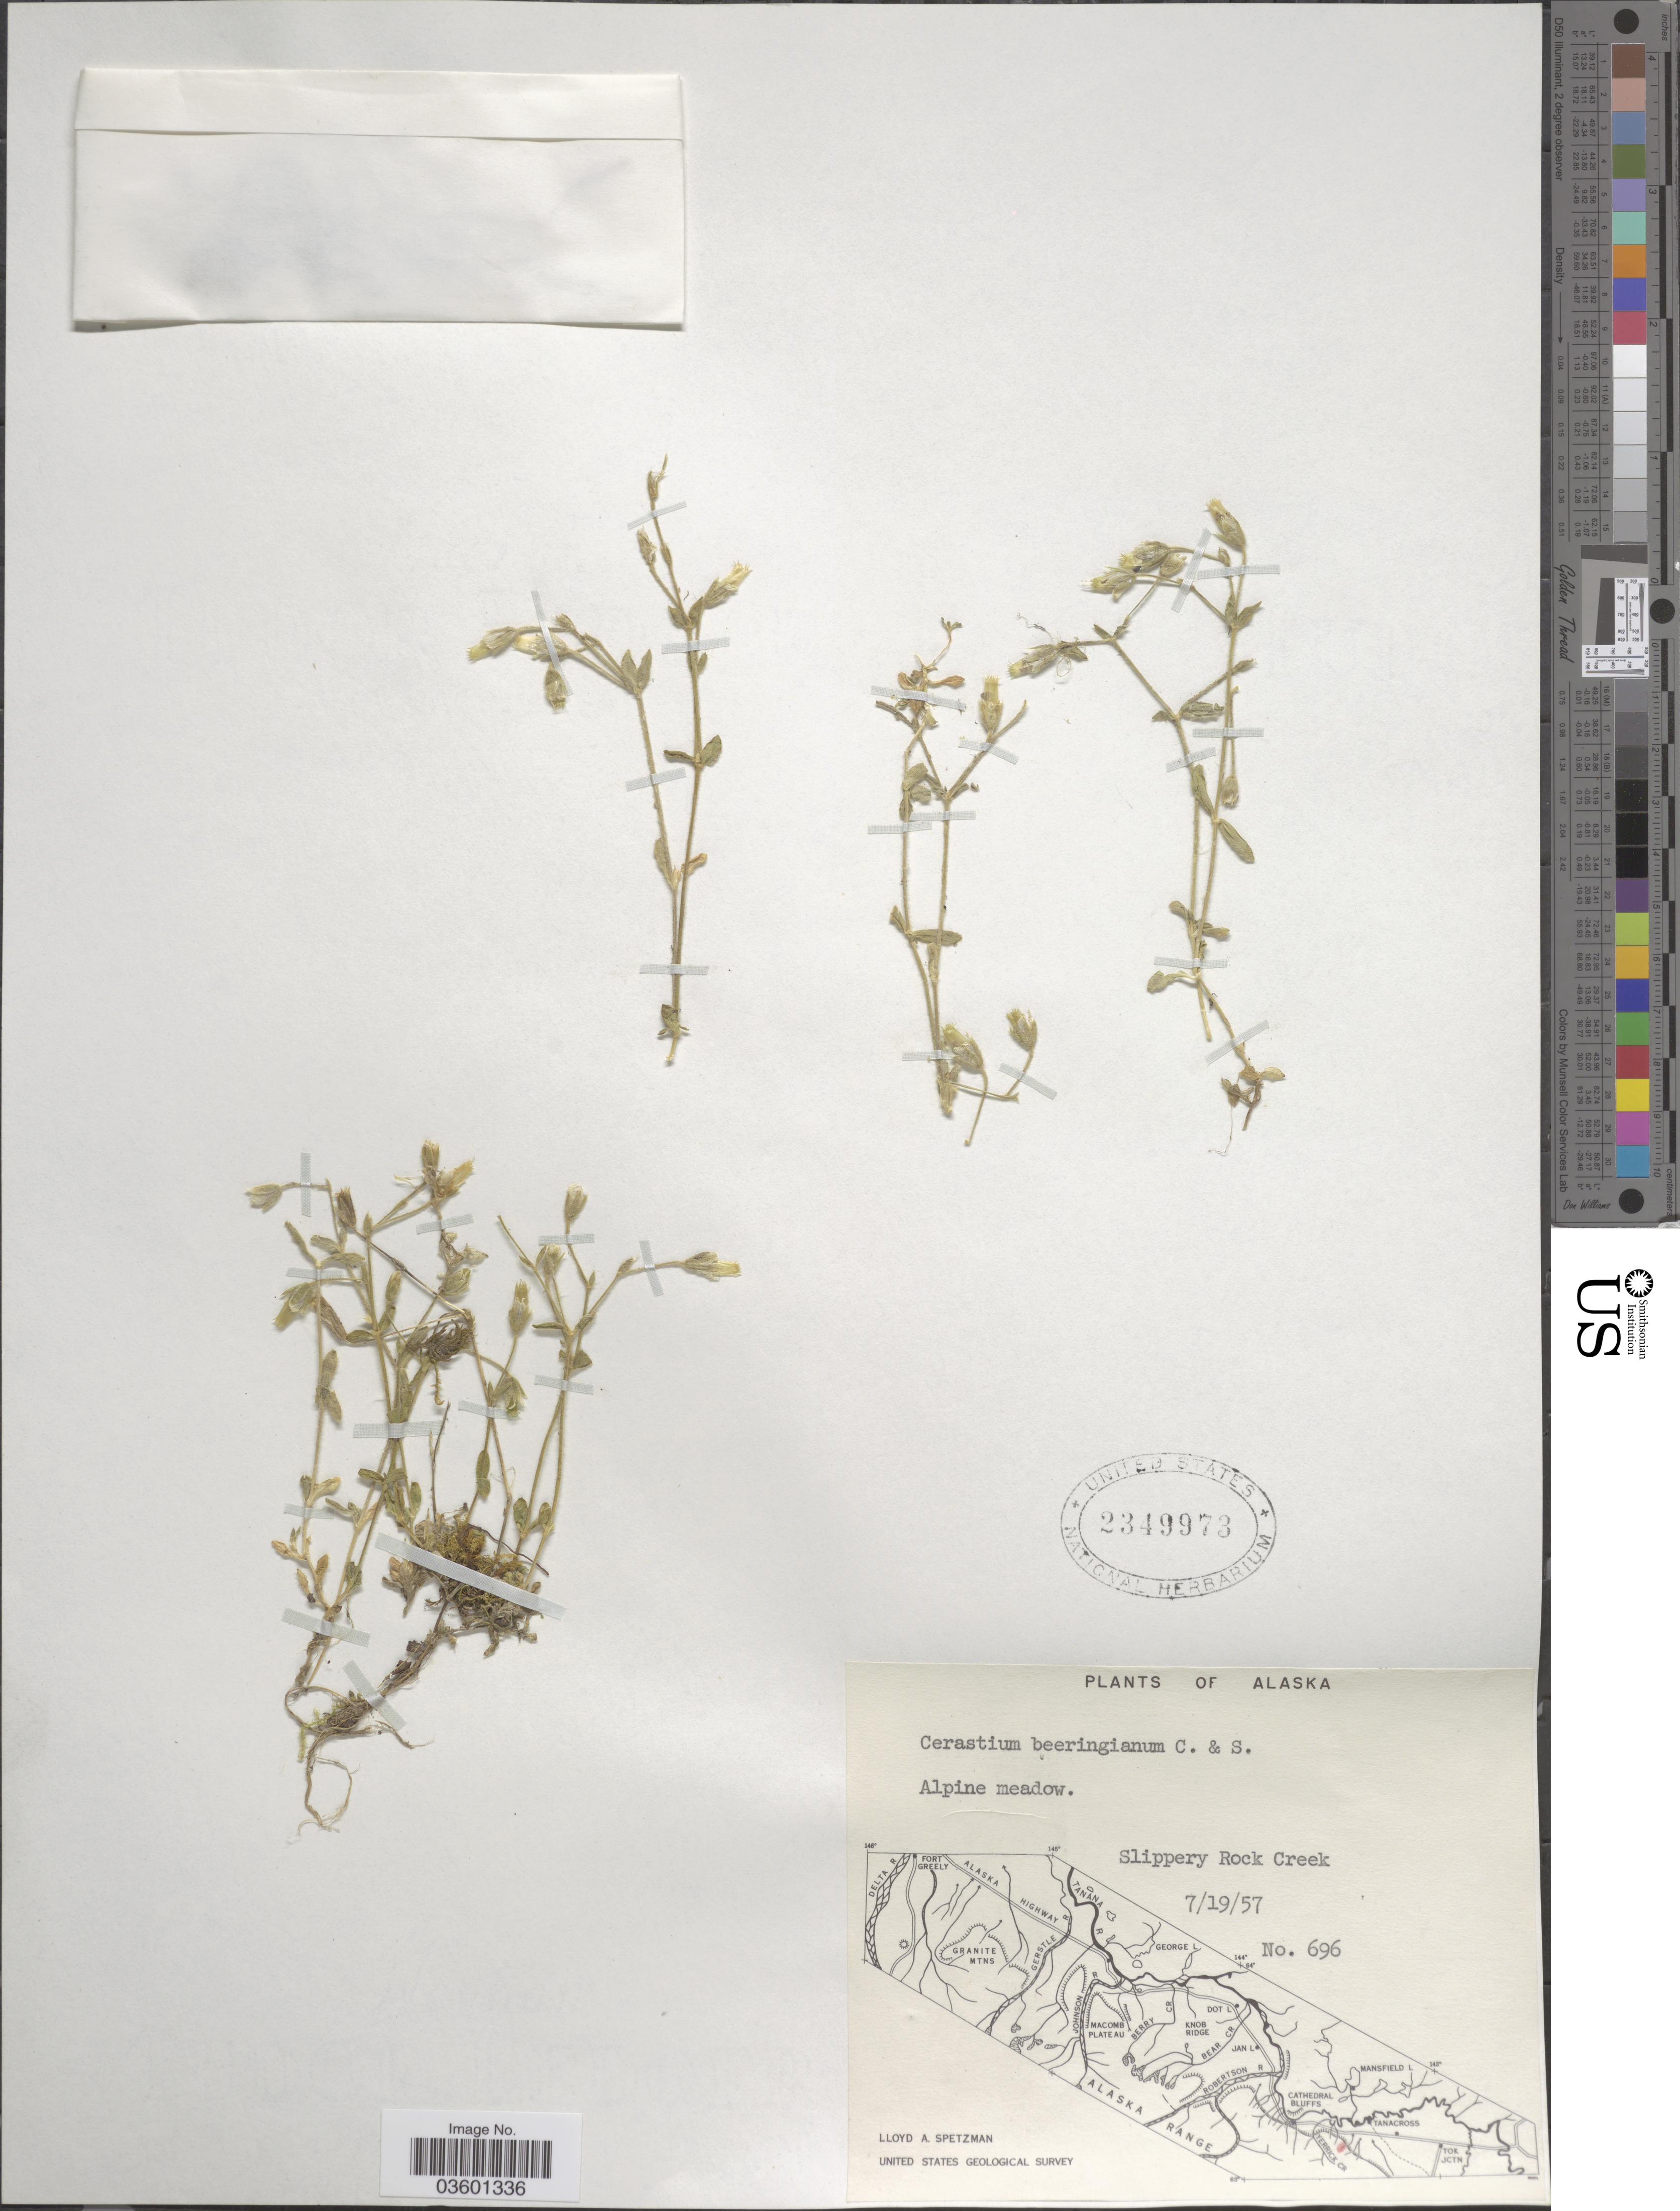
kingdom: Plantae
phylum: Tracheophyta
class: Magnoliopsida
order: Caryophyllales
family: Caryophyllaceae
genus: Cerastium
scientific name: Cerastium beeringianum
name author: Cham. & Schltdl.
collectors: L. Spetzman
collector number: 696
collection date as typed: Transcribed d/m/y: 19/7/57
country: United States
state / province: Alaska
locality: Alpine meadow. Slippery Rock Creek.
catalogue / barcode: US 2349973